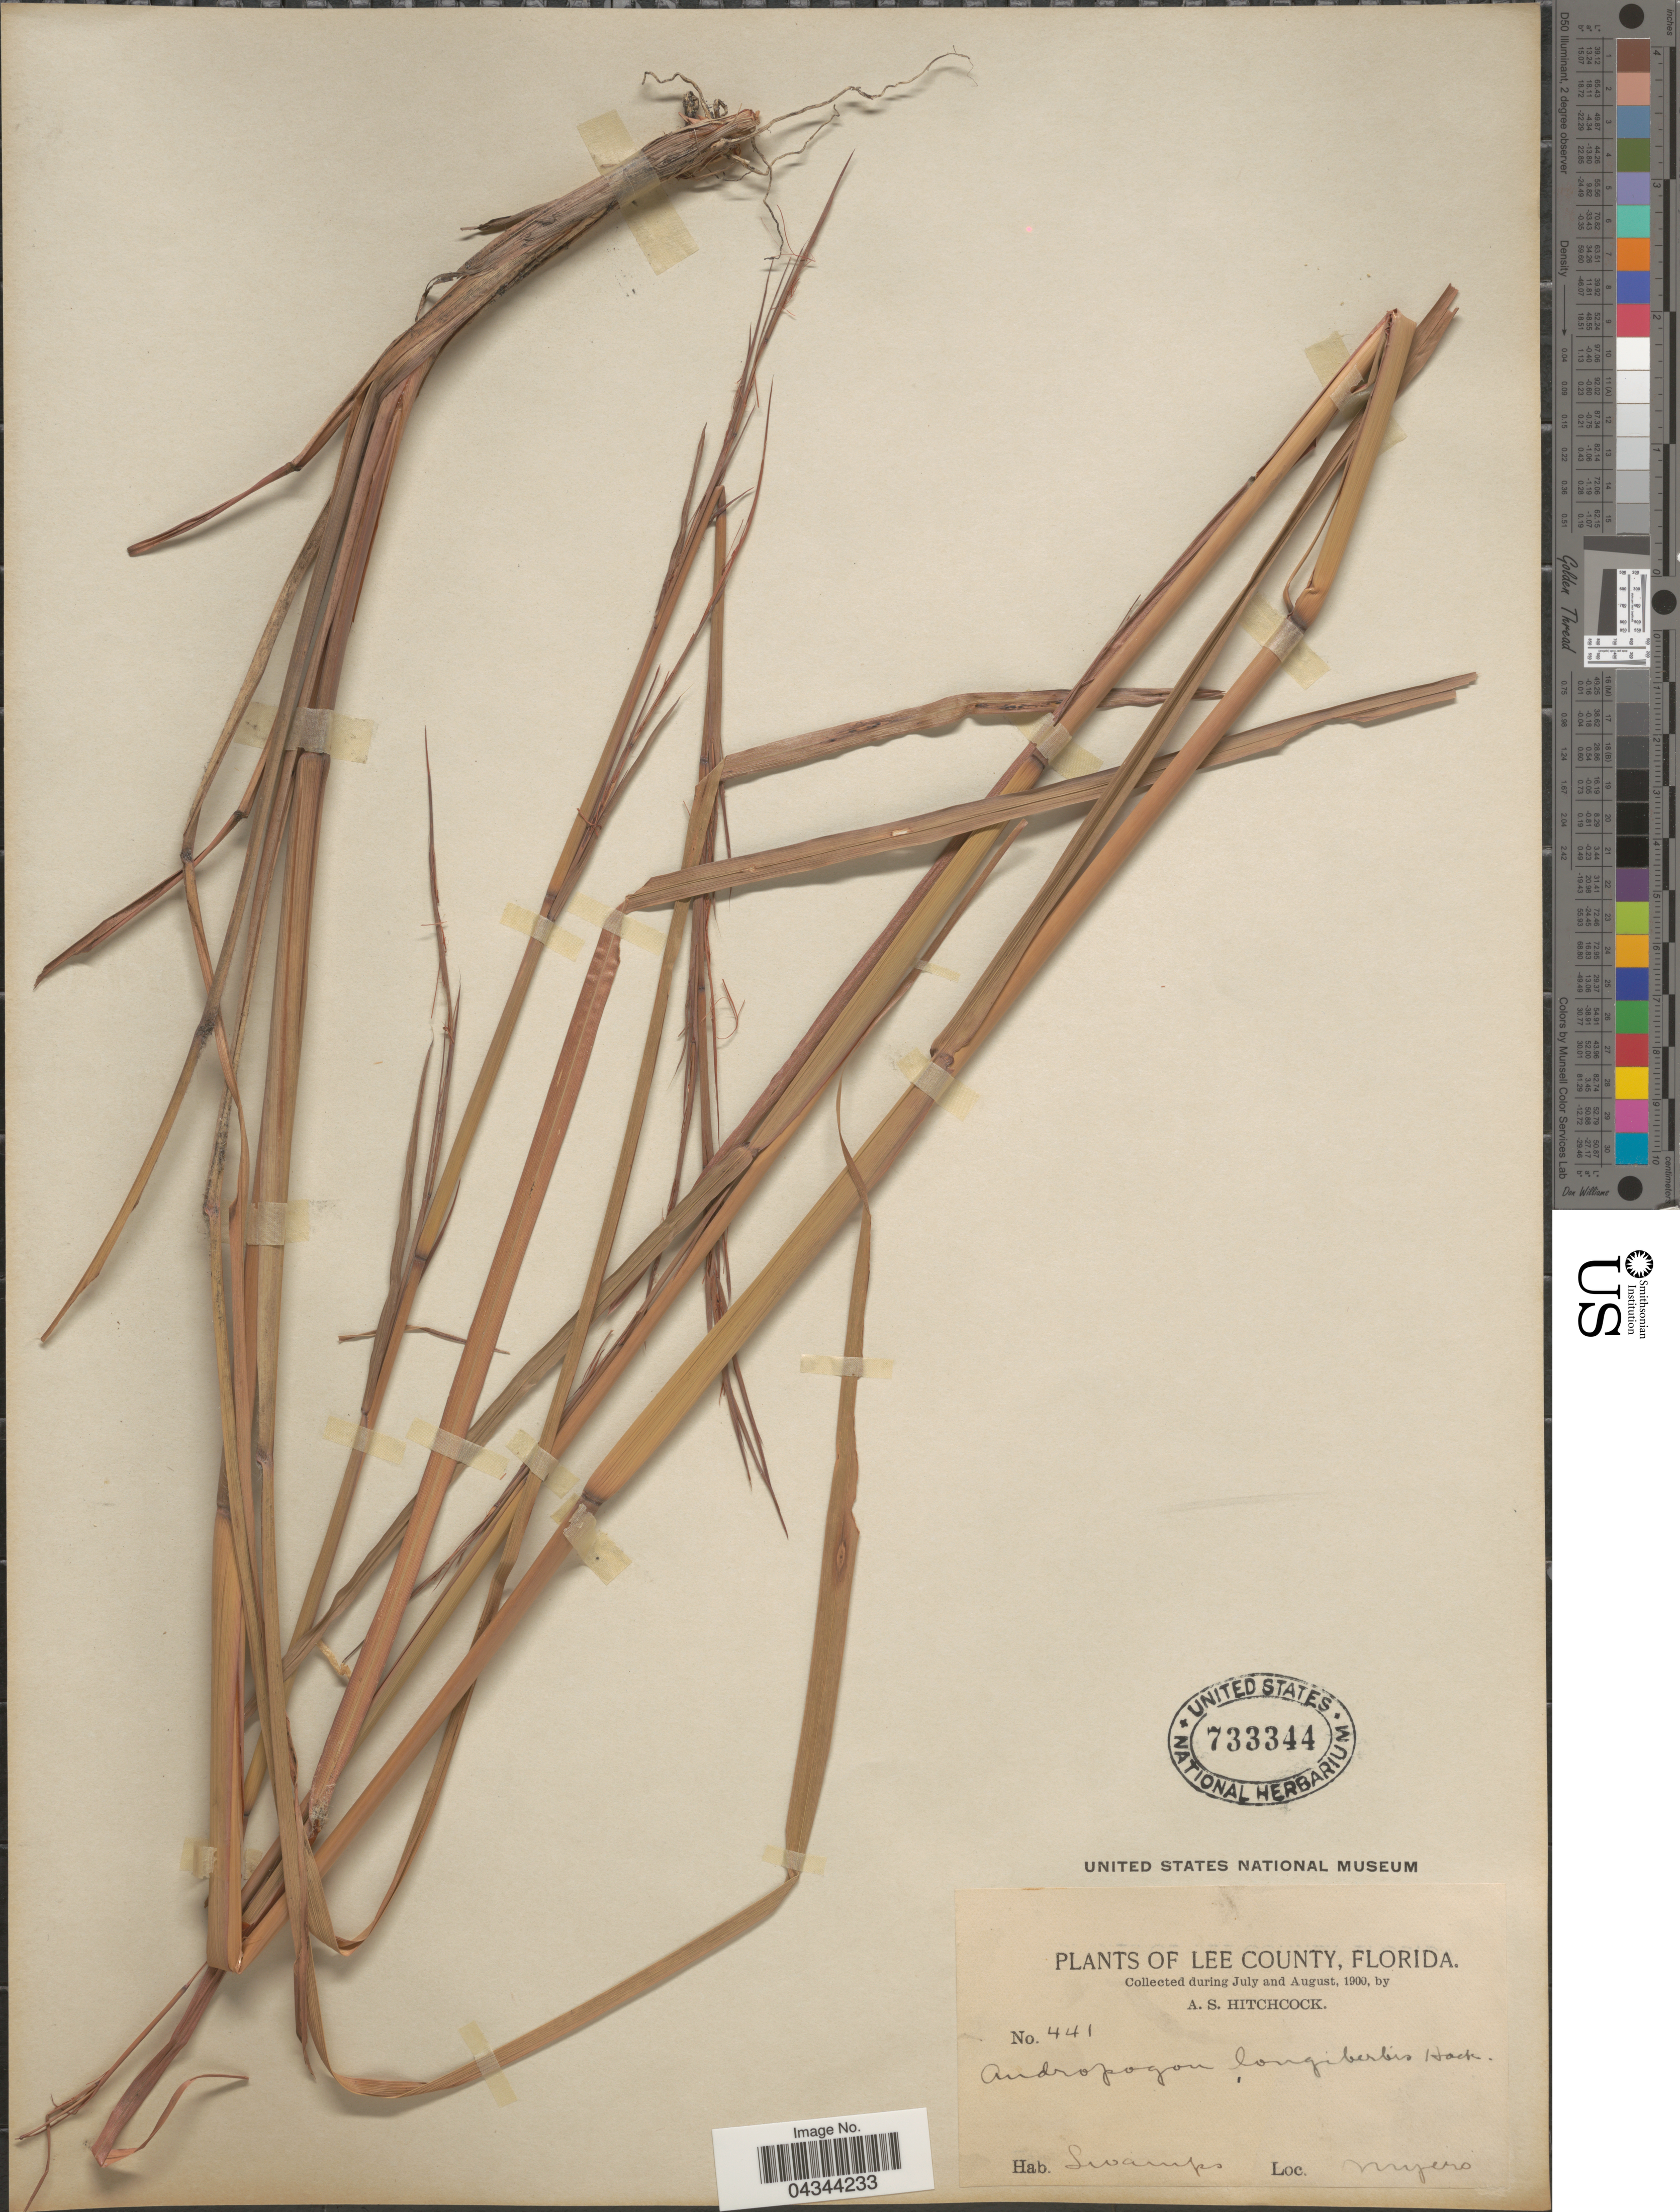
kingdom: Plantae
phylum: Tracheophyta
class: Liliopsida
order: Poales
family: Poaceae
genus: Andropogon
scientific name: Andropogon virginicus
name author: L.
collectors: A. S. Hitchcock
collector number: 441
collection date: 1900-07/1900-08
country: United States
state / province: Florida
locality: Lee County. Myers.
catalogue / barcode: US 733344